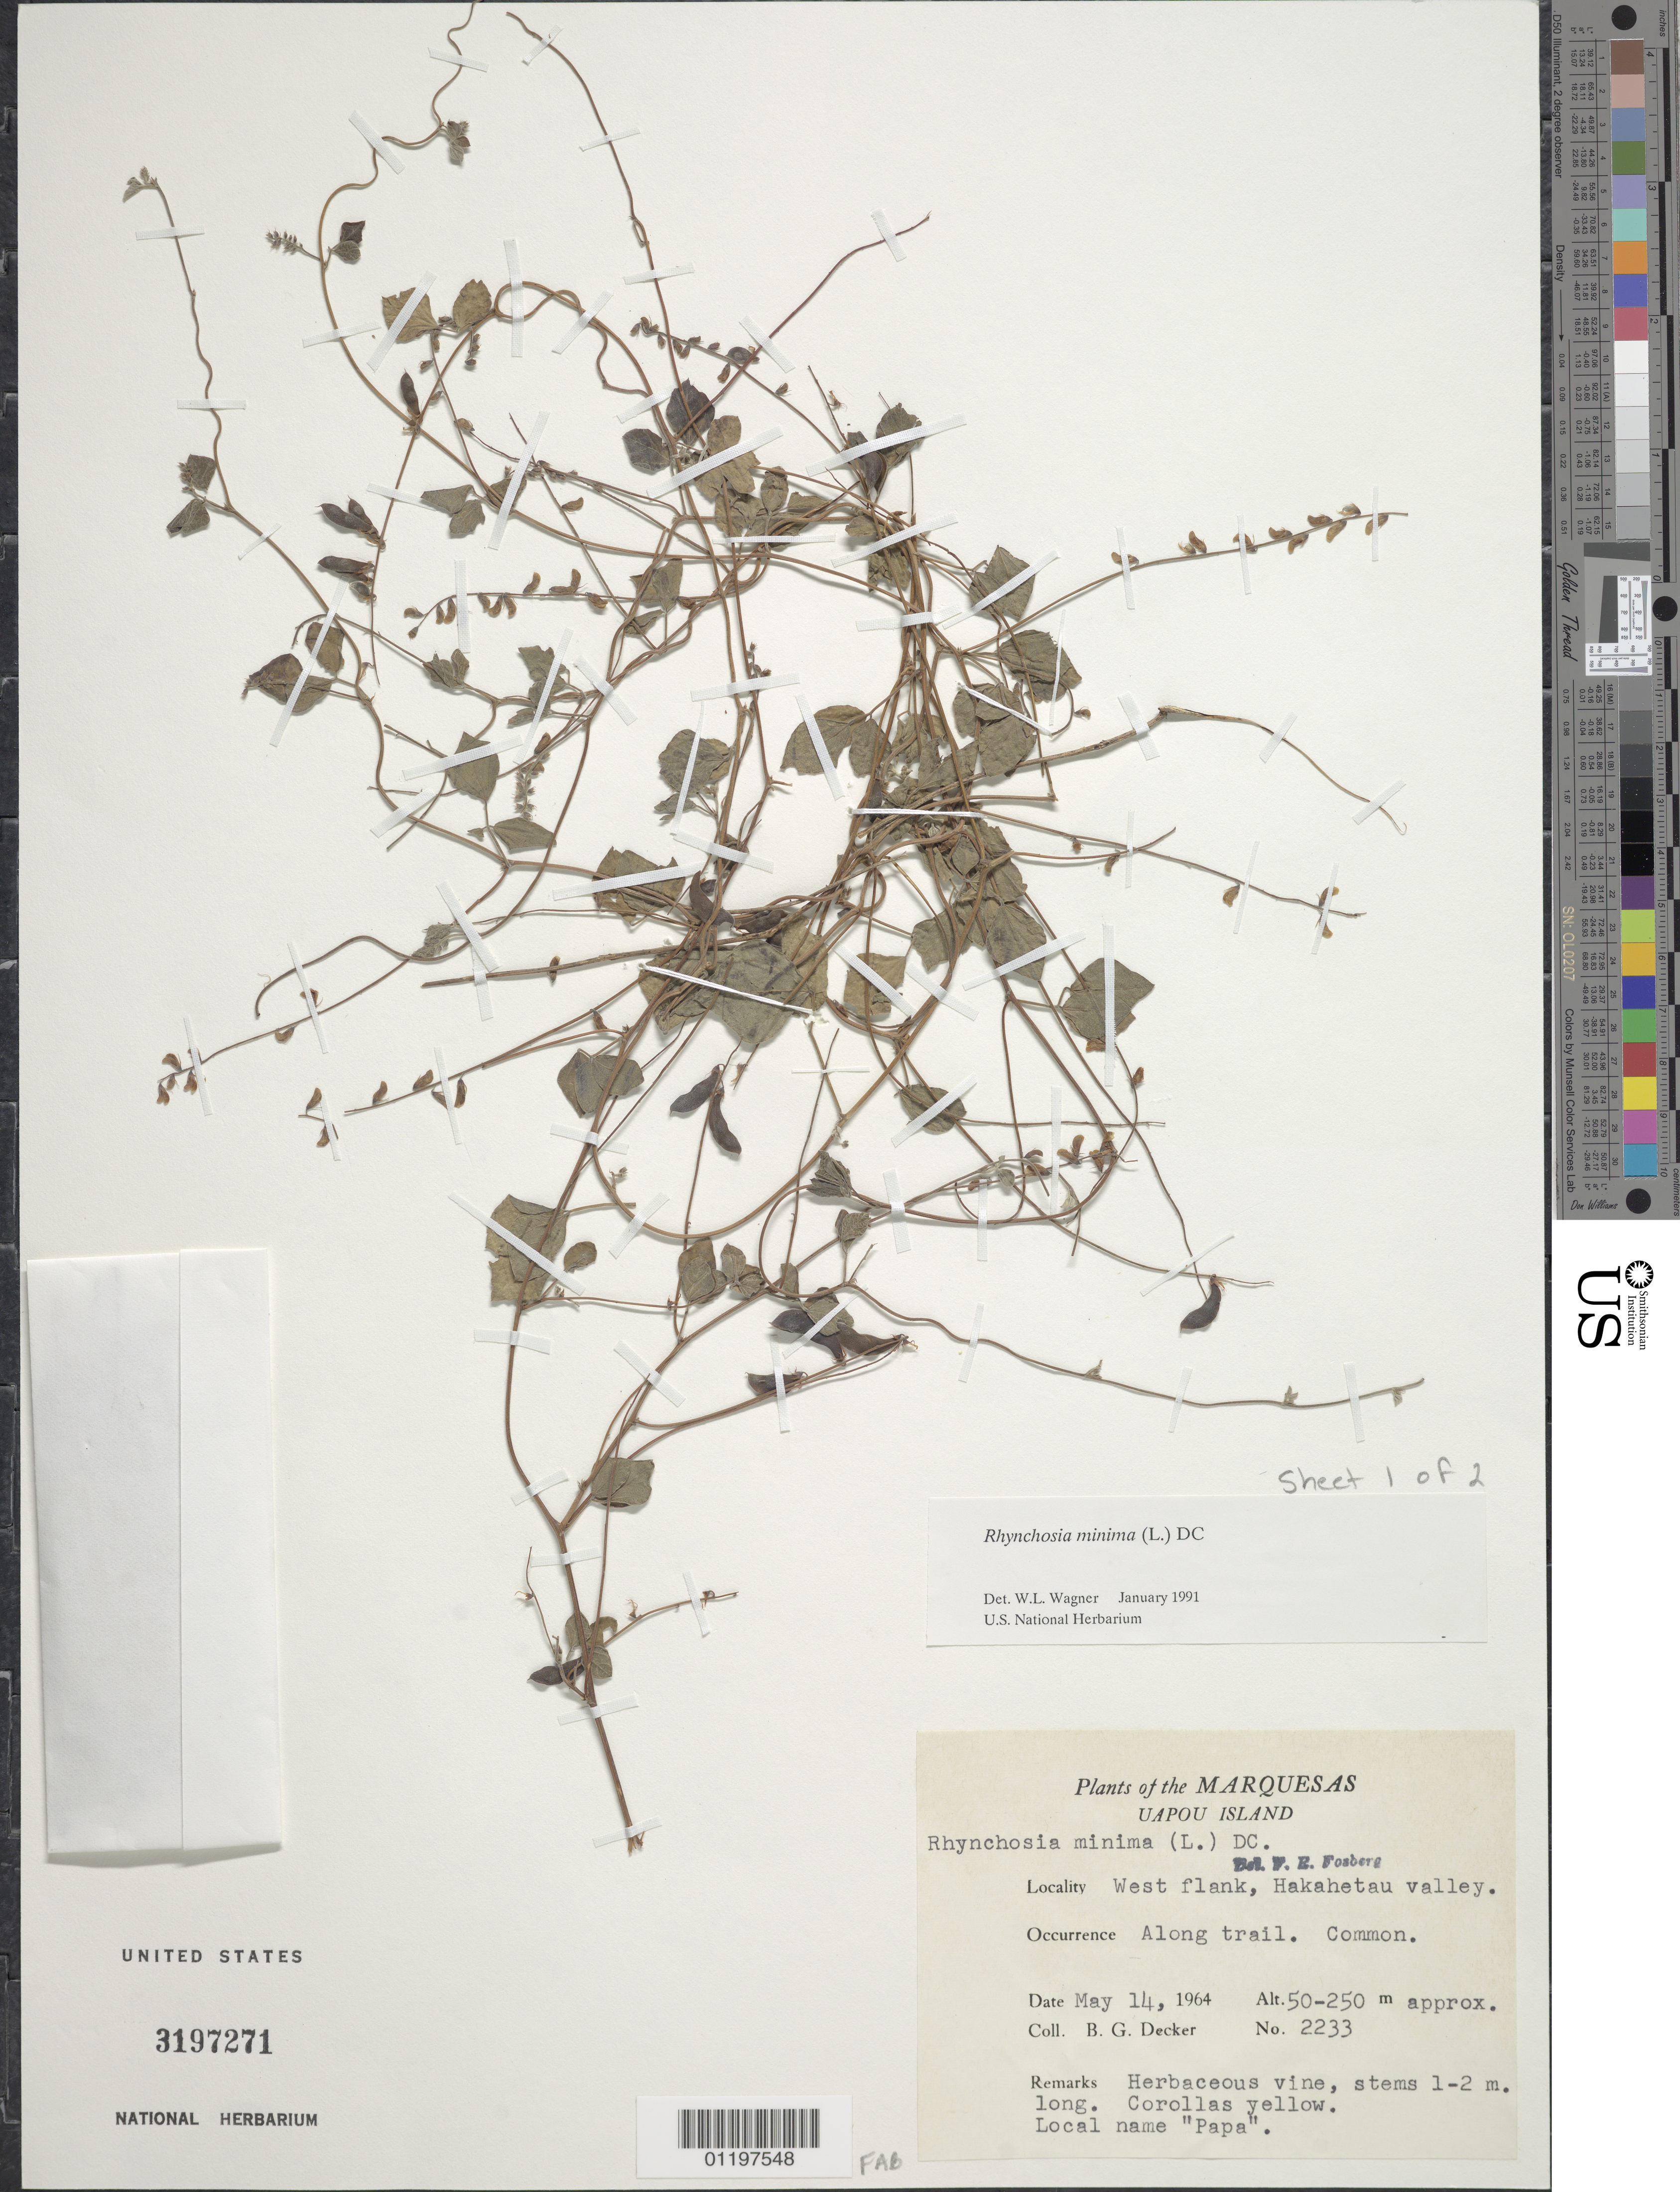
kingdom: Plantae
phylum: Tracheophyta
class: Magnoliopsida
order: Fabales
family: Fabaceae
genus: Rhynchosia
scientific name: Rhynchosia minima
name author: (L.) DC.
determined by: Wagner, W. L., (BOT), Smithsonian Institution - National Museum of Natural History (UNITED STATES)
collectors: B. G. Decker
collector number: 2233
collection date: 1964-05-14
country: French Polynesia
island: Ua Pou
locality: Hakahetau Valley, W flank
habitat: Common along trail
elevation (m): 50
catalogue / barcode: US 3197271